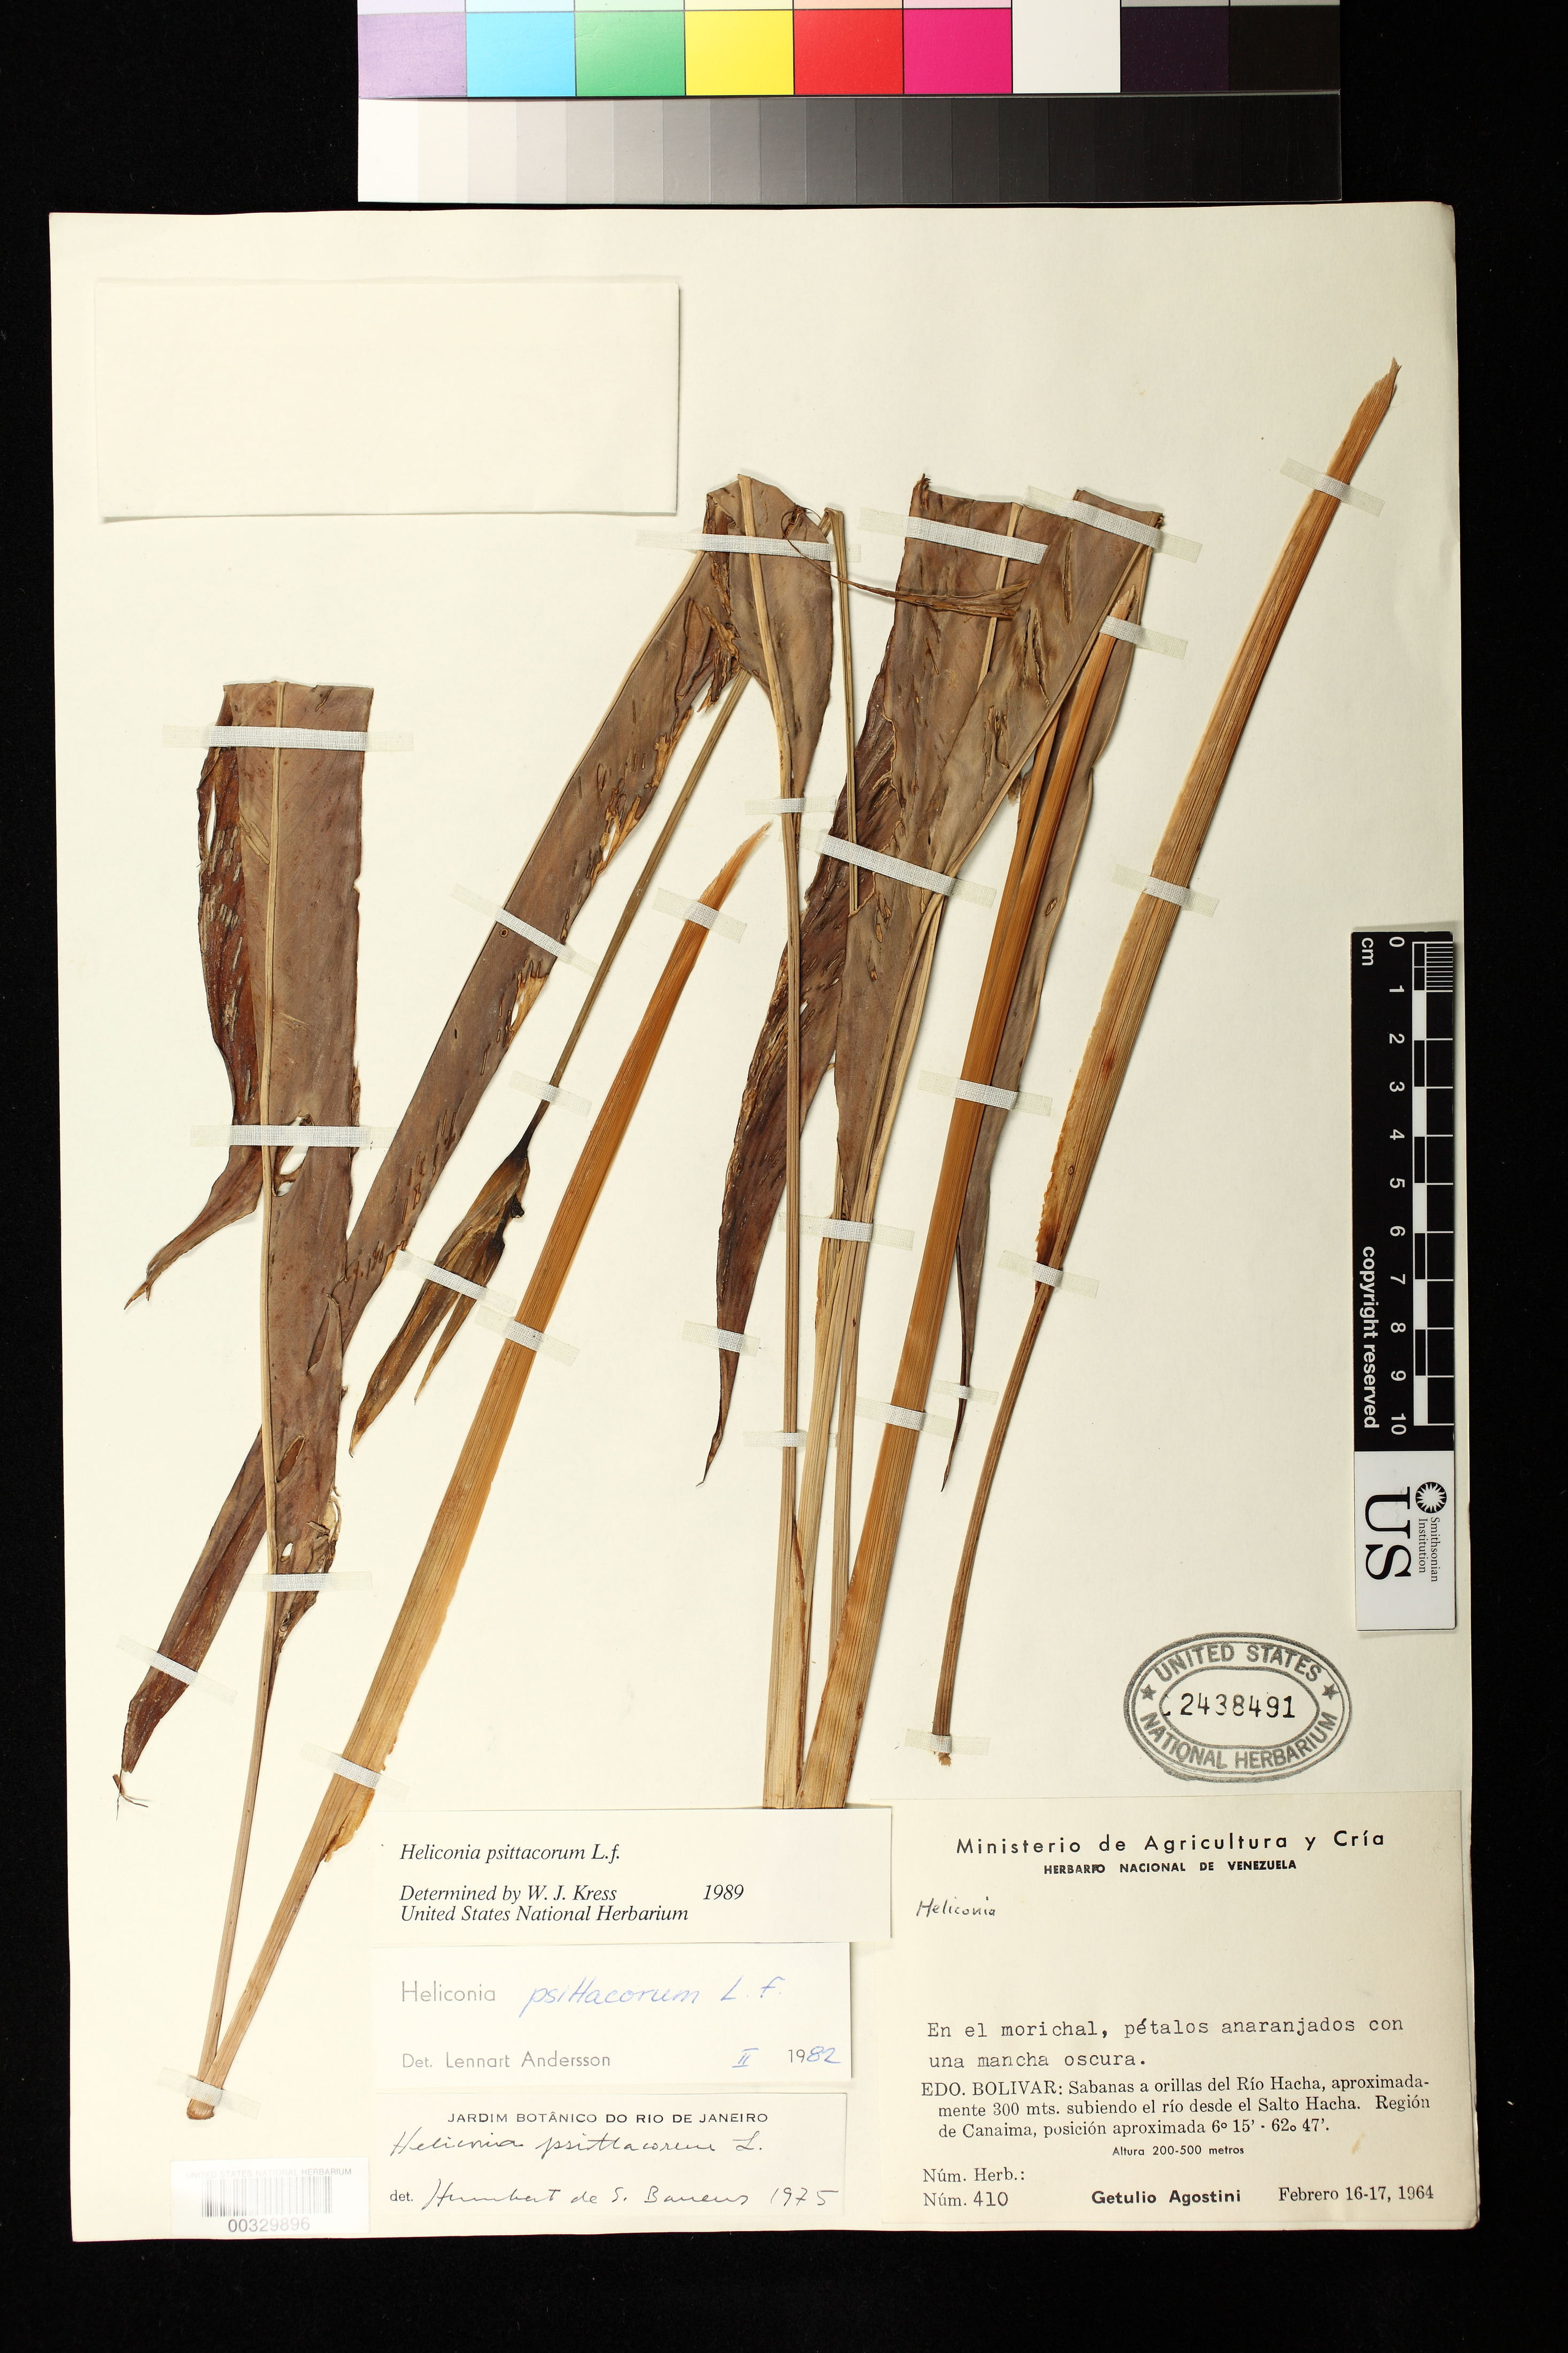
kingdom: Plantae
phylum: Tracheophyta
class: Liliopsida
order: Zingiberales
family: Heliconiaceae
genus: Heliconia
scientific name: Heliconia psittacorum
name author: L. f.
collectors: G. Agostini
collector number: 410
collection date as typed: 16 Feb 1964 to 17 Feb 1964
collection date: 1964-02-16/1964-02-17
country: Venezuela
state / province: Bolivar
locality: Banks of rio hacha, approx 300 m walking up from salto hacha, region of canaima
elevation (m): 200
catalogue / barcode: US 2438491